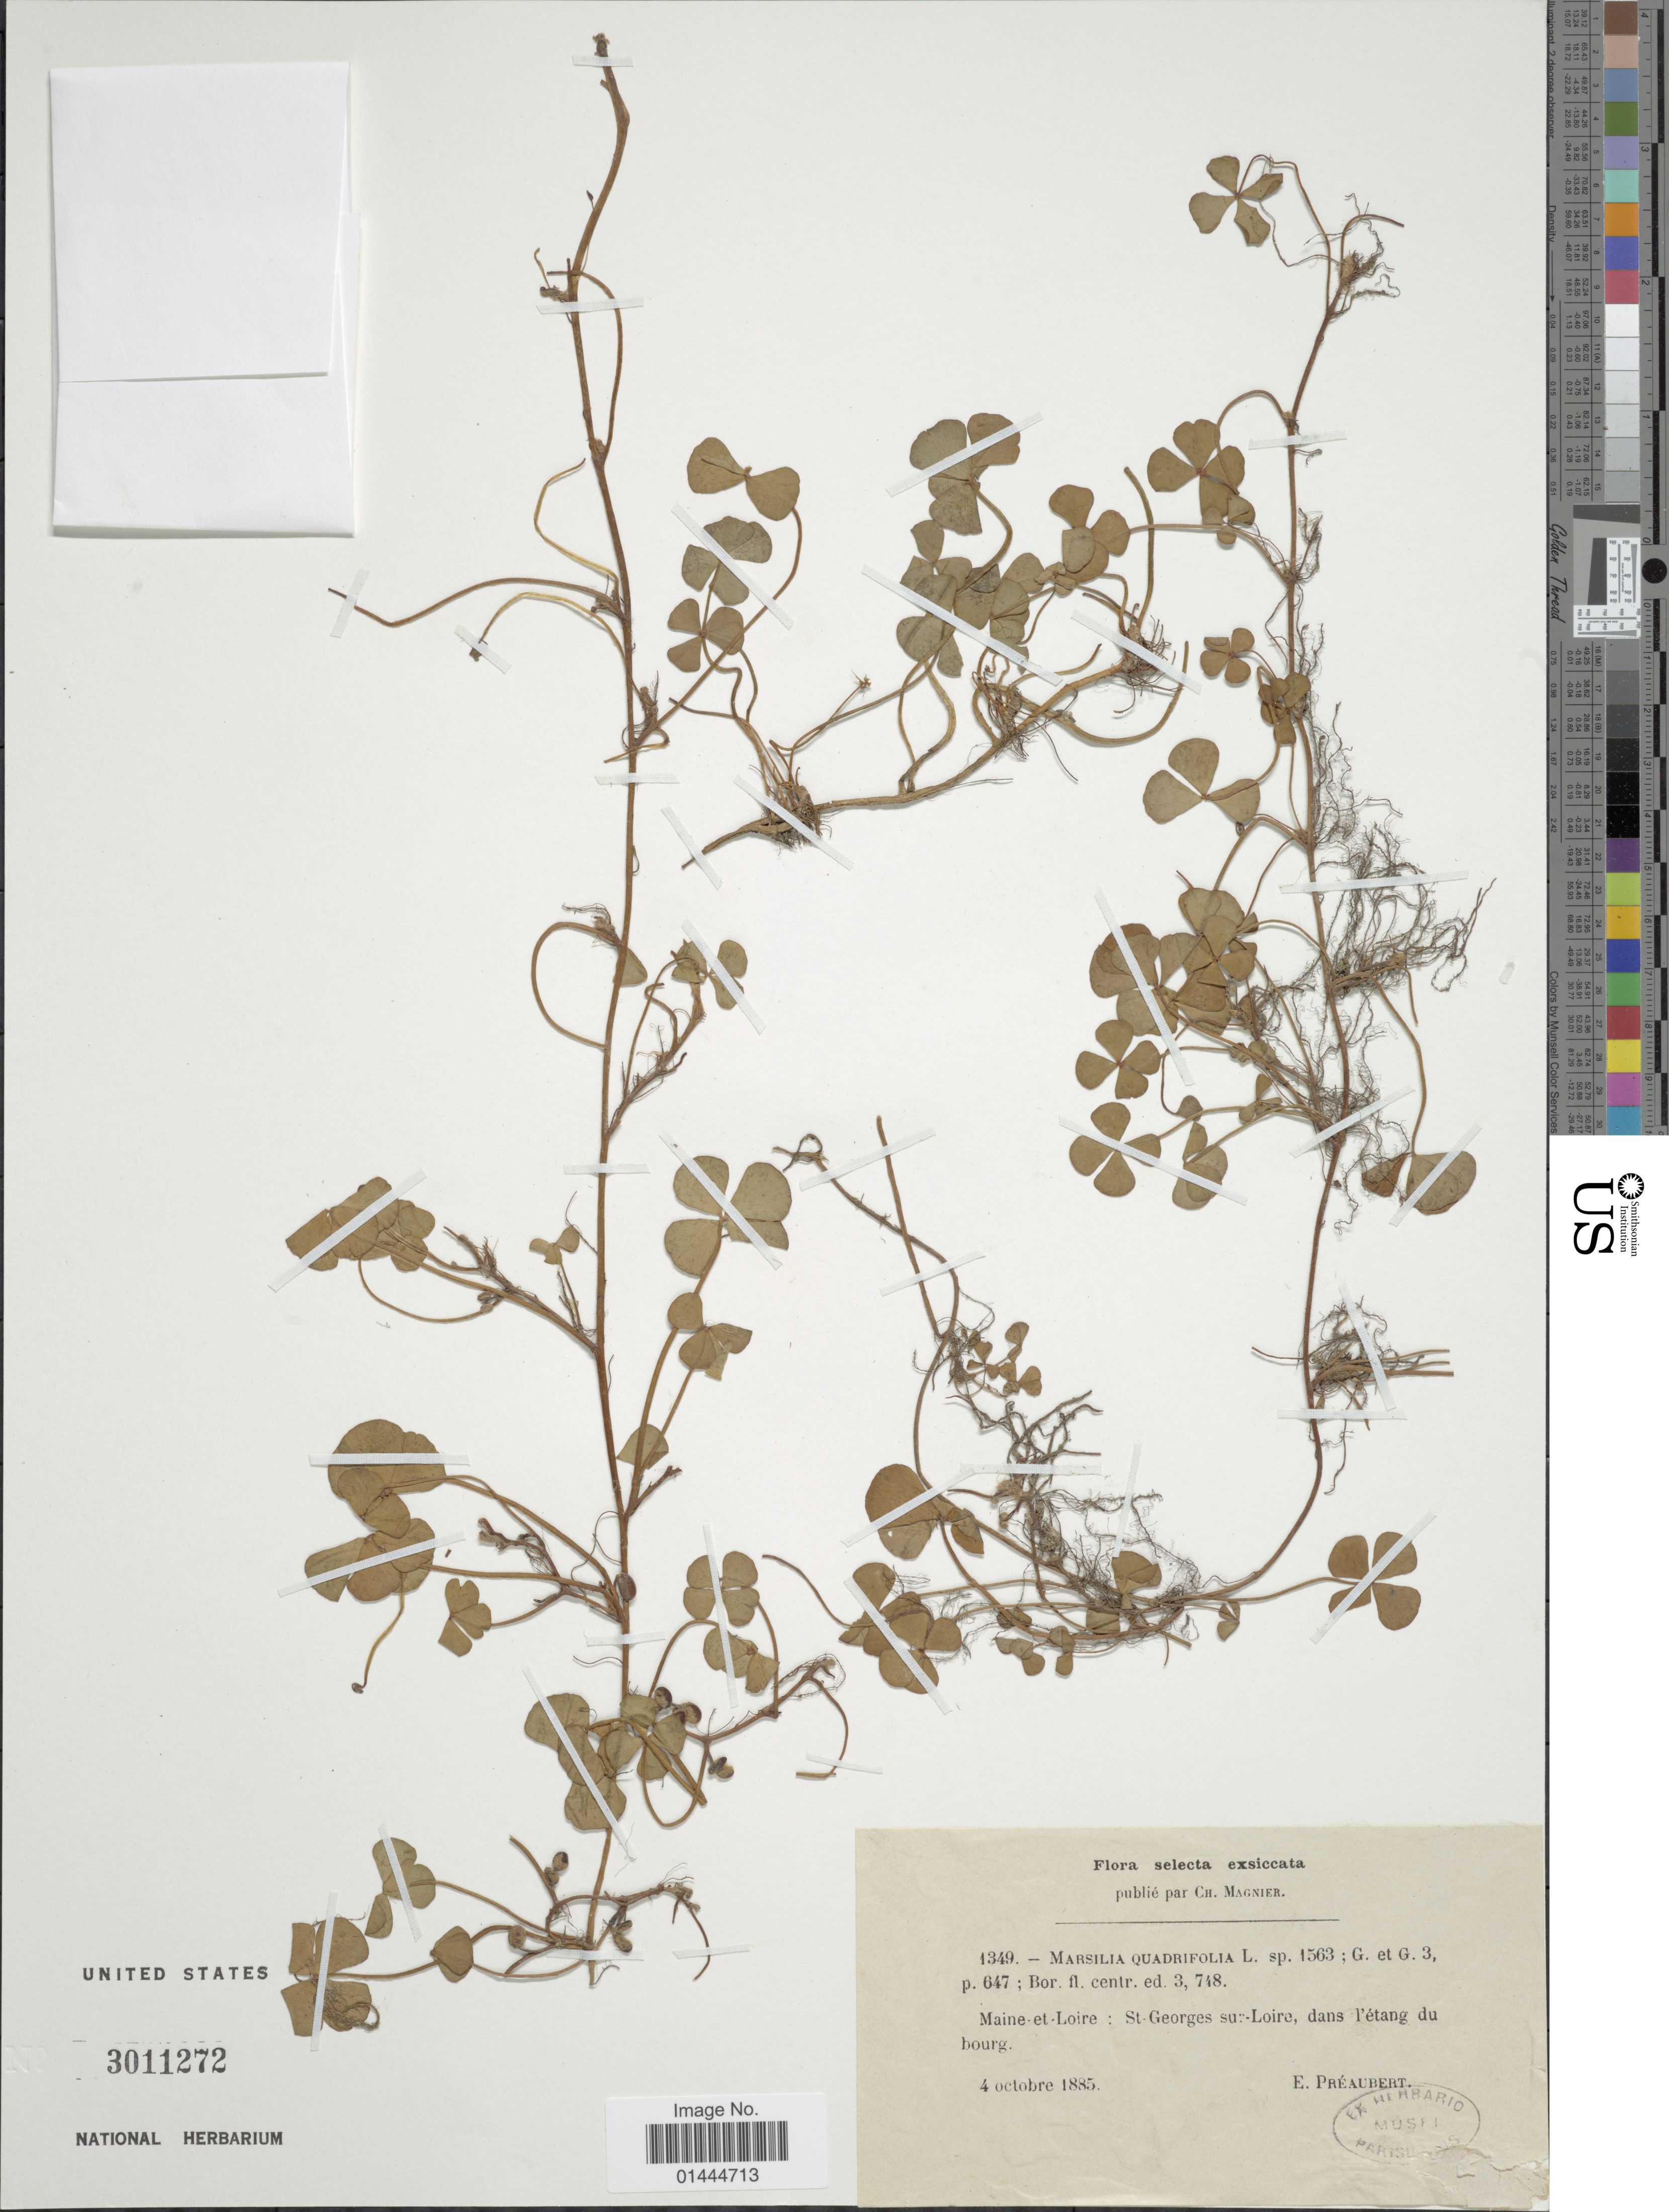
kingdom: Plantae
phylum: Tracheophyta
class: Polypodiopsida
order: Salviniales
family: Marsileaceae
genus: Marsilea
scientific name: Marsilea quadrifolia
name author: L.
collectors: E. Préaubert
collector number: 1349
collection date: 1885-10-04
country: France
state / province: Pays de la Loire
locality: Maine-et Loire: St-Georges su. -Loire, dan l'etang du bourg.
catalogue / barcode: US 3011272